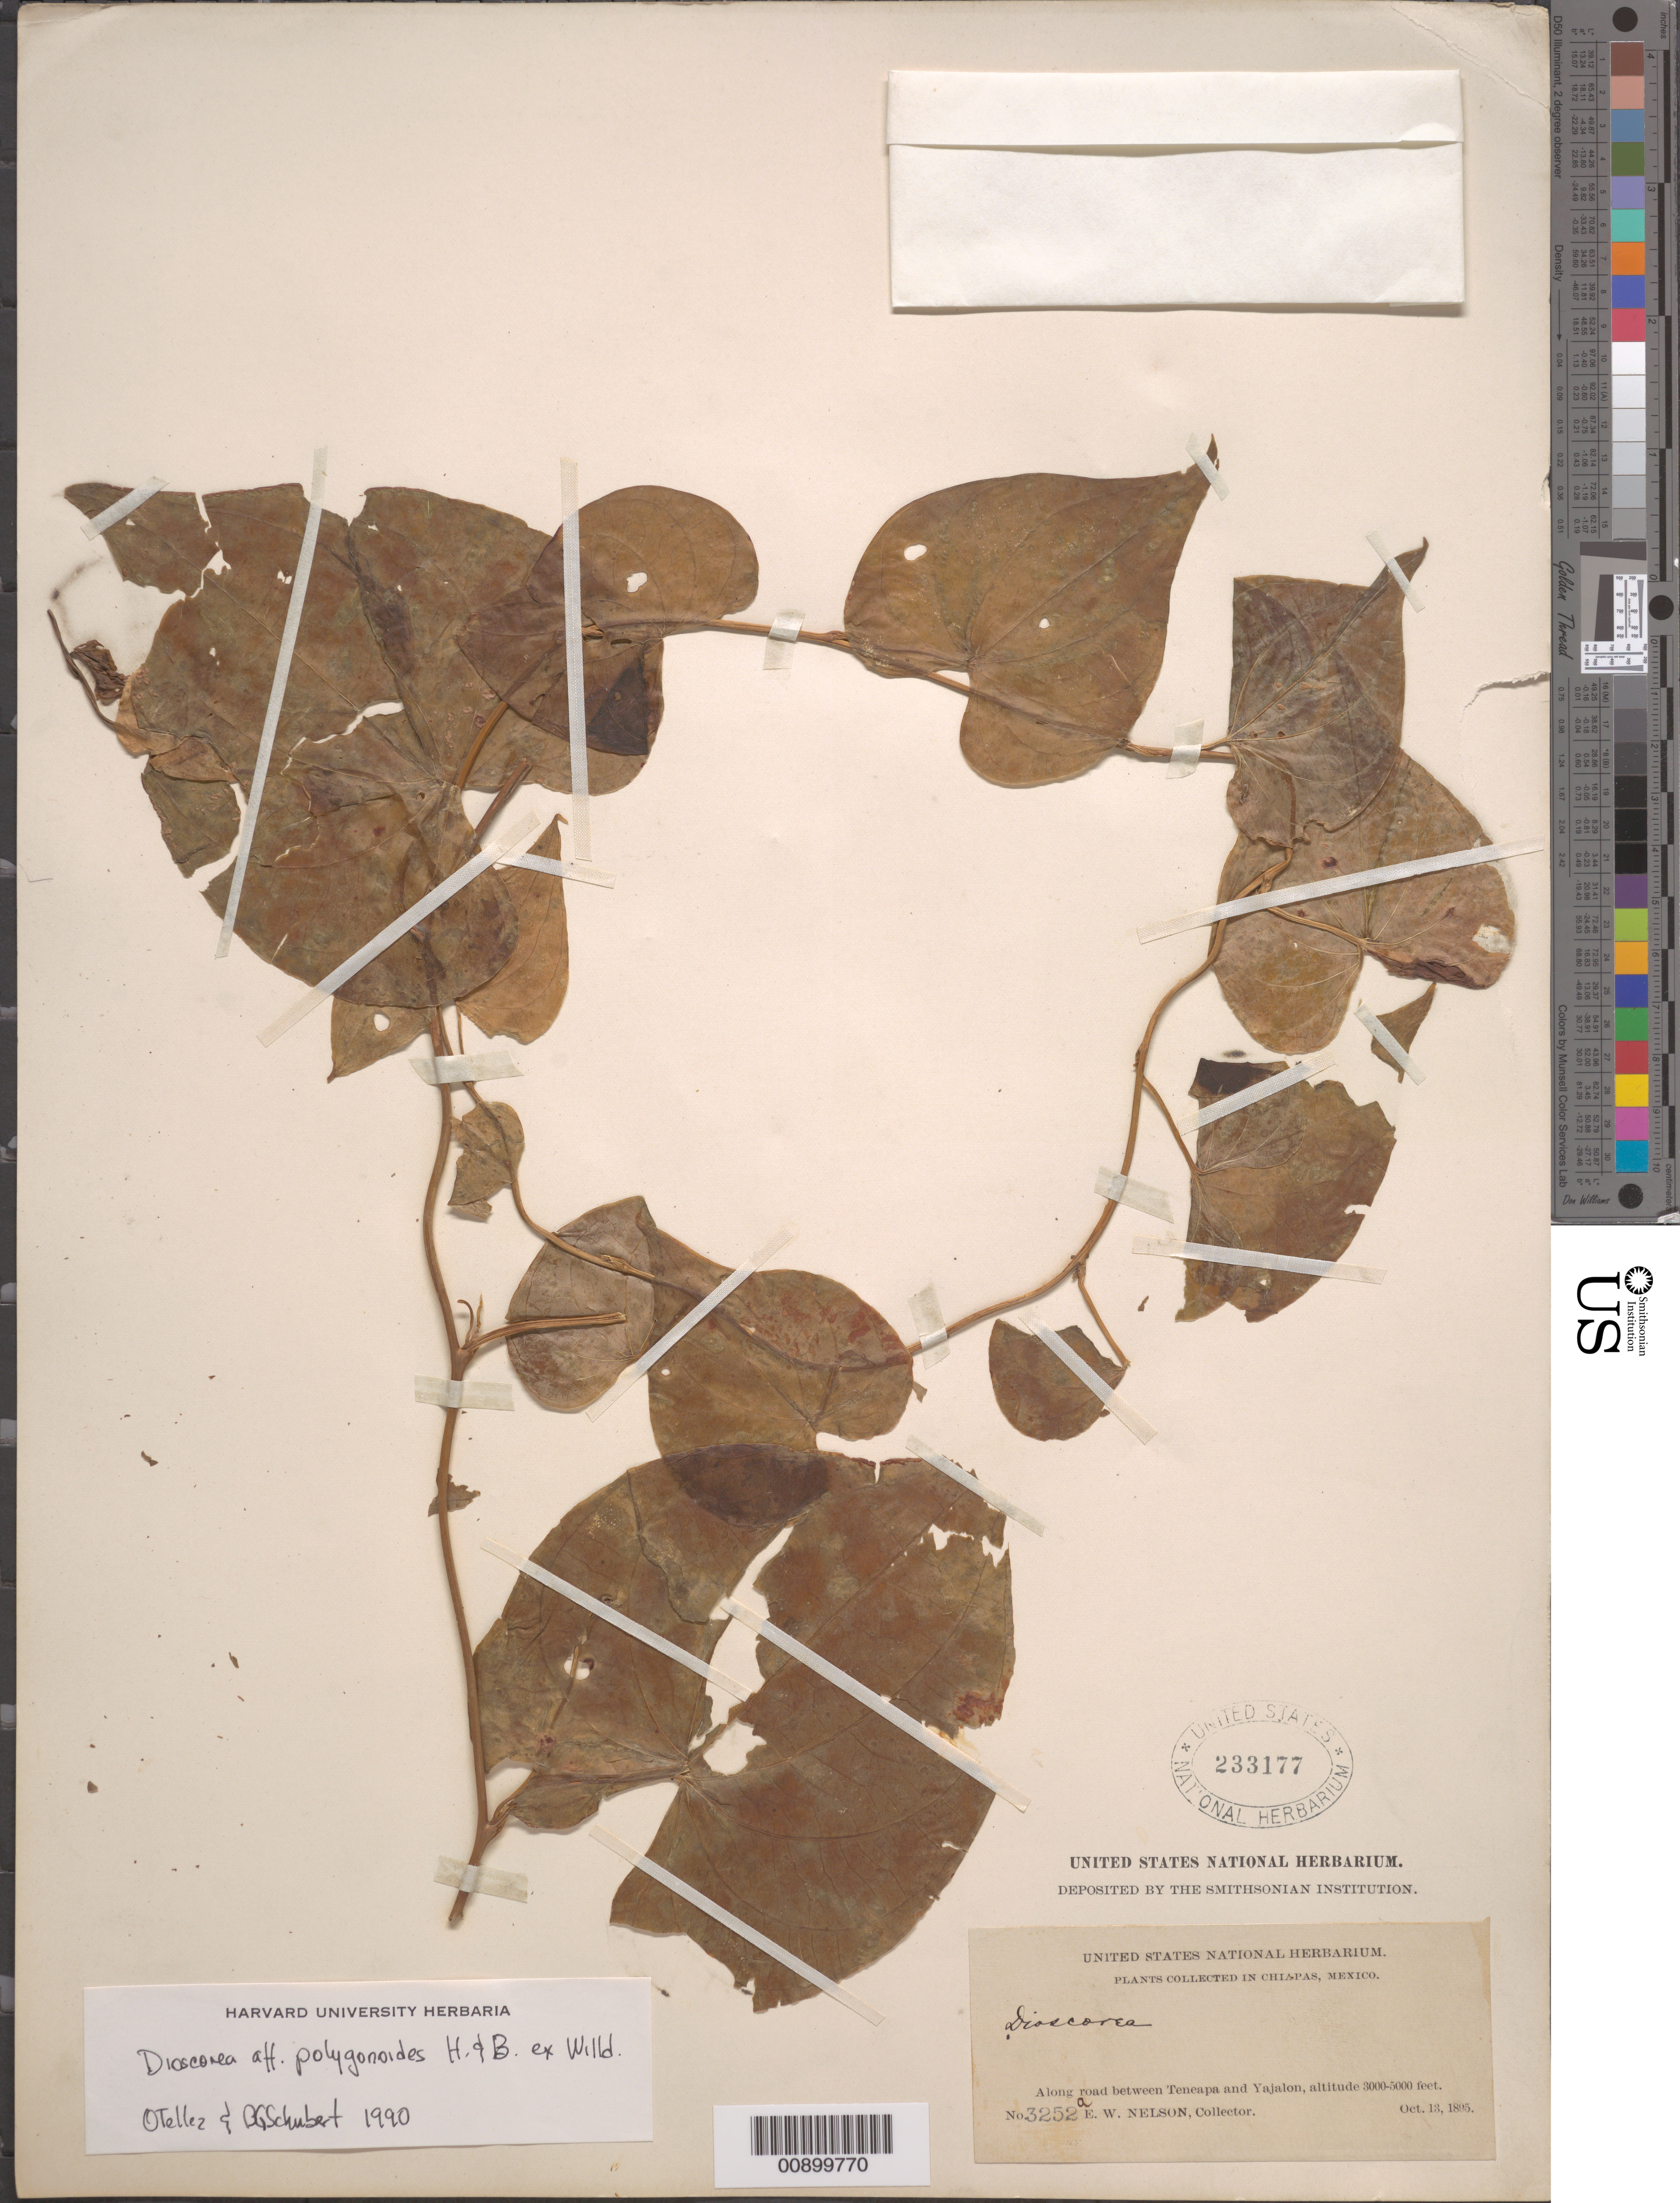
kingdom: Plantae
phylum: Tracheophyta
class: Liliopsida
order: Dioscoreales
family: Dioscoreaceae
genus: Dioscorea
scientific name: Dioscorea polygonoides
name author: Humb. & Bonpl. ex Willd.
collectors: E. W. Nelson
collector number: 3252 a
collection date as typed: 13 Oct 1895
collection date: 1895-10-13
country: Mexico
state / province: Chiapas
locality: Along road between Teneapa and Yajalon, Chiapas.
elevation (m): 914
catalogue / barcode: US 233177